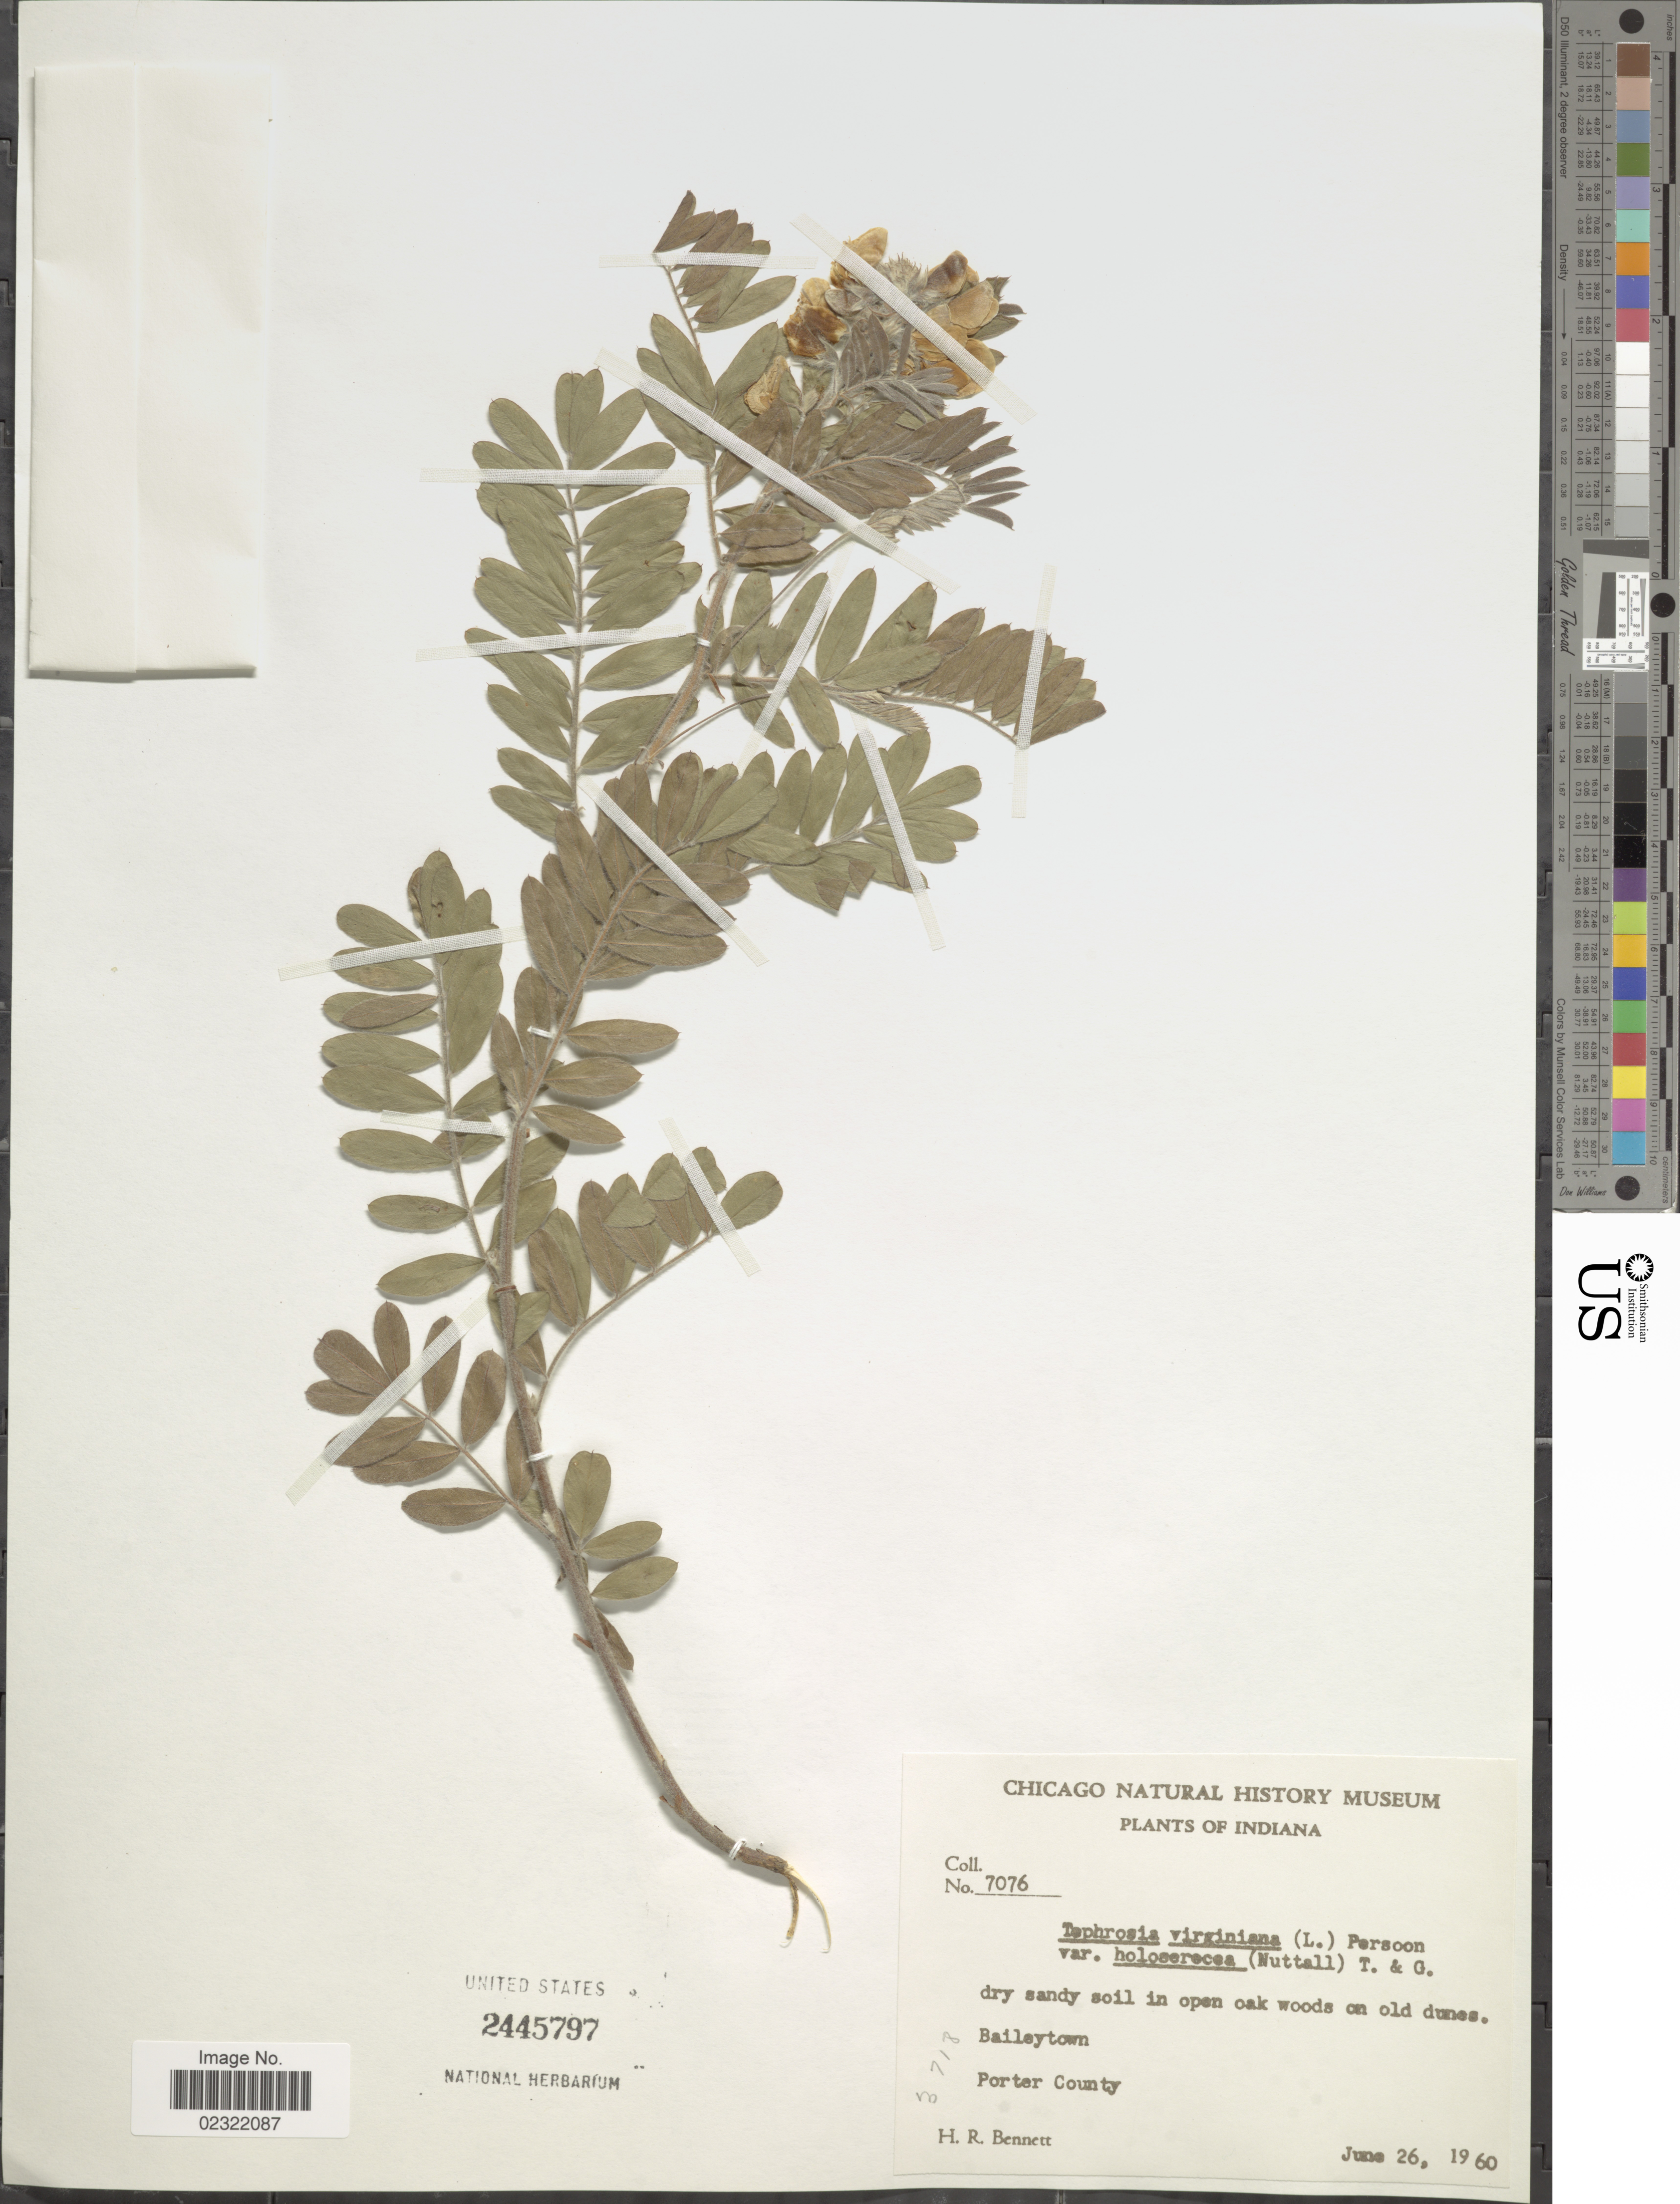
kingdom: Plantae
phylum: Tracheophyta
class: Magnoliopsida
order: Fabales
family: Fabaceae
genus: Tephrosia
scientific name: Tephrosia virginiana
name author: (L.) Pers.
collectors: H. R. Bennett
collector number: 7076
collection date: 1960-06-26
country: United States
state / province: Indiana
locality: Dry sandy soil in open oak woods on old dunes, Baileytown, Porter County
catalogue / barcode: US 2445797